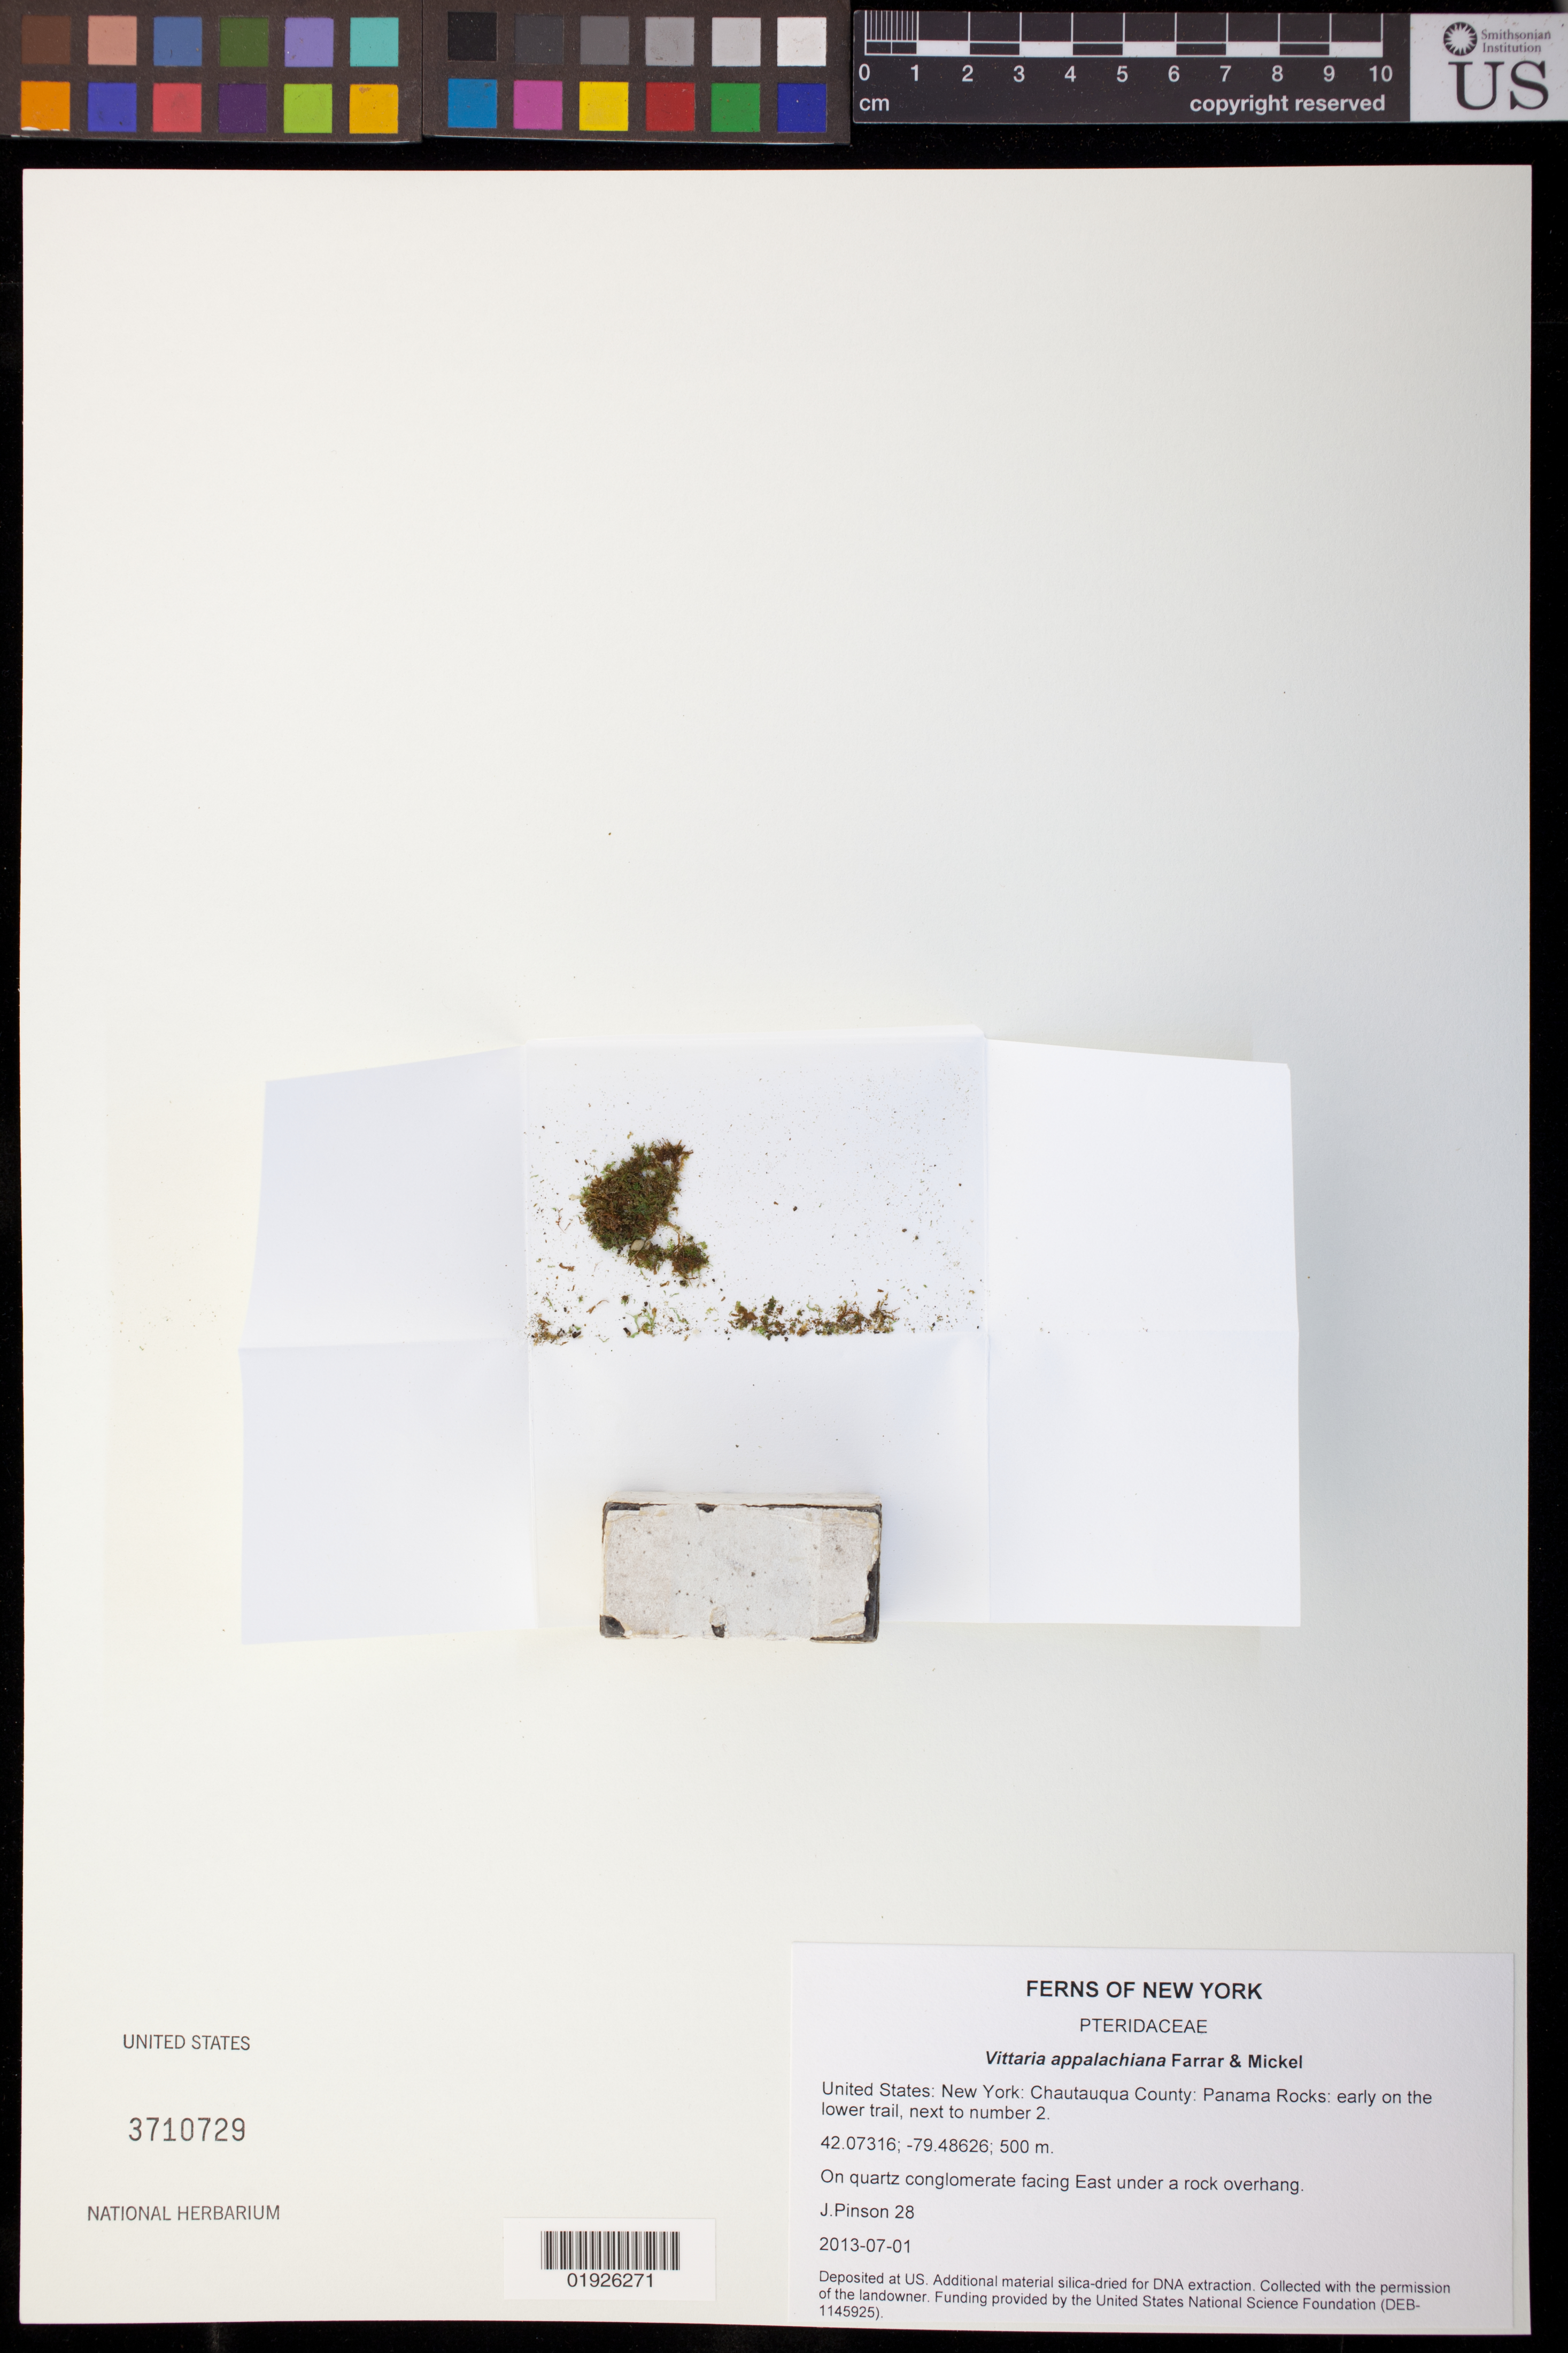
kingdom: Plantae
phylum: Tracheophyta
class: Polypodiopsida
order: Polypodiales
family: Pteridaceae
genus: Vittaria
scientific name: Vittaria appalachiana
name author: Farrar & Mickel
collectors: J. Pinson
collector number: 28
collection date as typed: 2013-07-01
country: United States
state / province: New York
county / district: Chautauqua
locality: Panama Rocks: early on the lower trail, next to number 2.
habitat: On quartz conglomerate facing East under a rock overhang.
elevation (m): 500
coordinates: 42.07316, -79.48626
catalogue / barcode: US 3710729